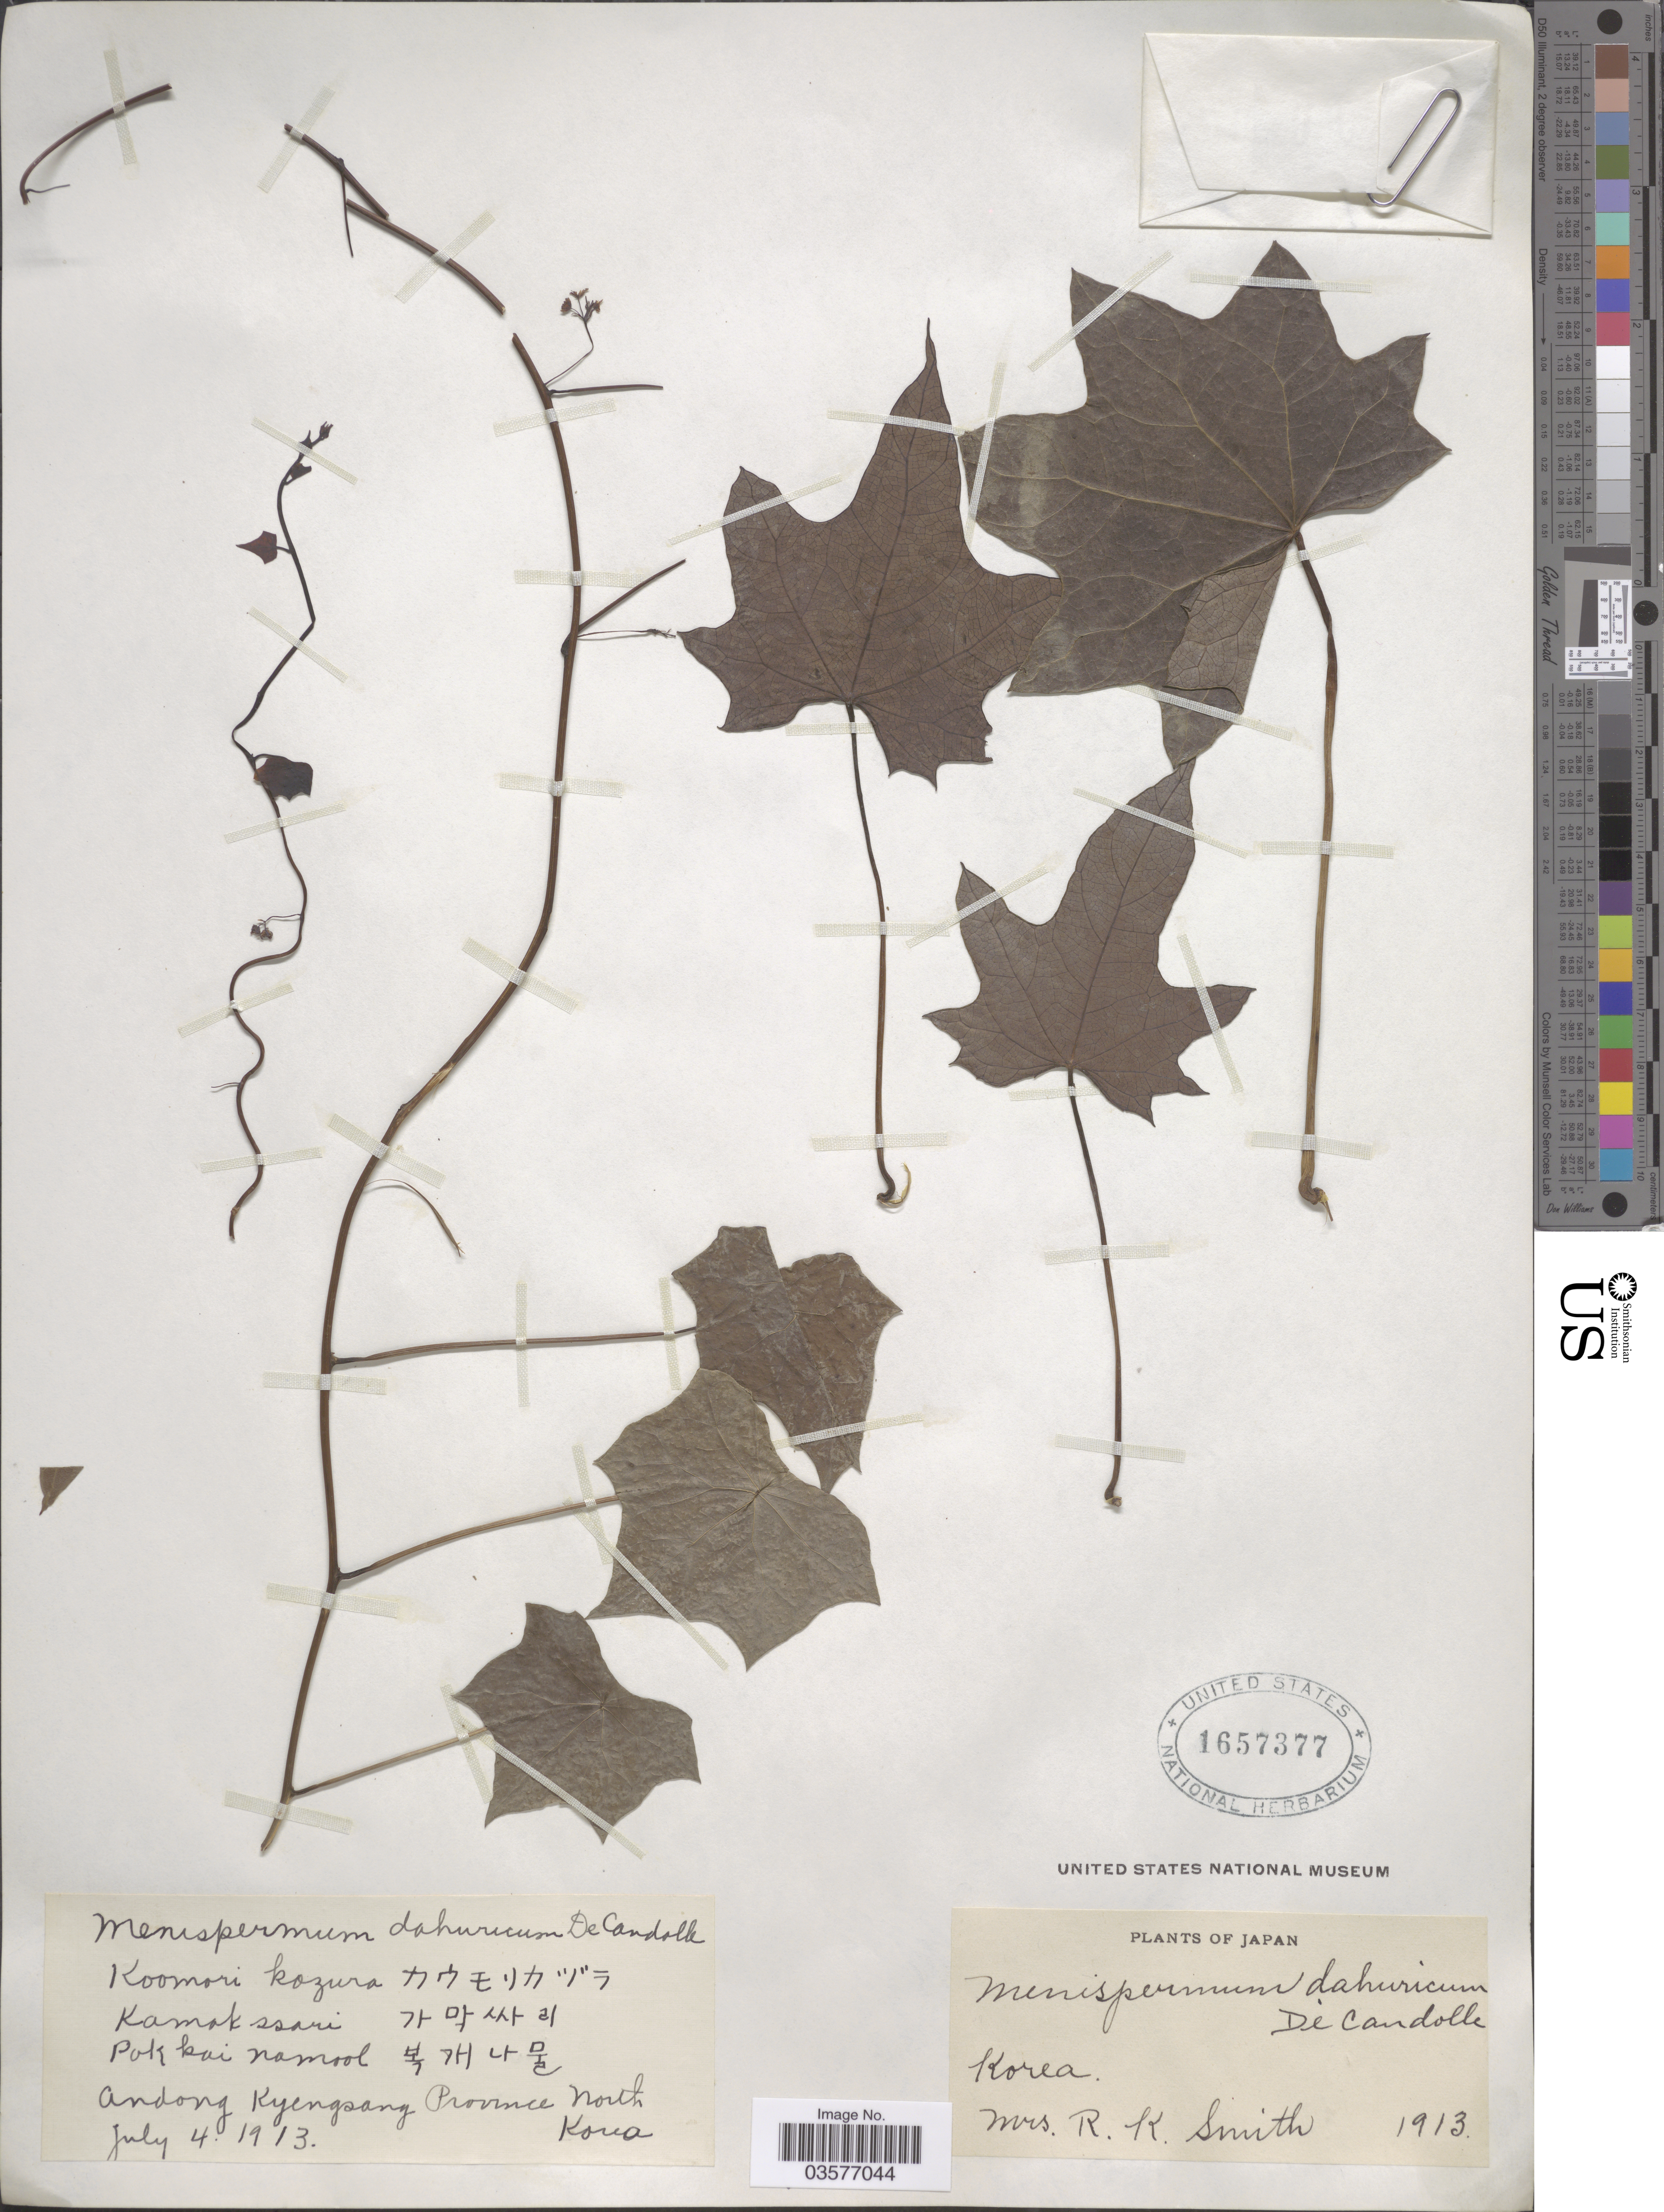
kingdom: Plantae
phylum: Tracheophyta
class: Magnoliopsida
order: Ranunculales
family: Menispermaceae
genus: Menispermum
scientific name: Menispermum dauricum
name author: DC.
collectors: Mrs. R. K. Smith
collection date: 1913-07-04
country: North Korea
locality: Andong Kyengzang Province North Korea.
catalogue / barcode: US 1657377